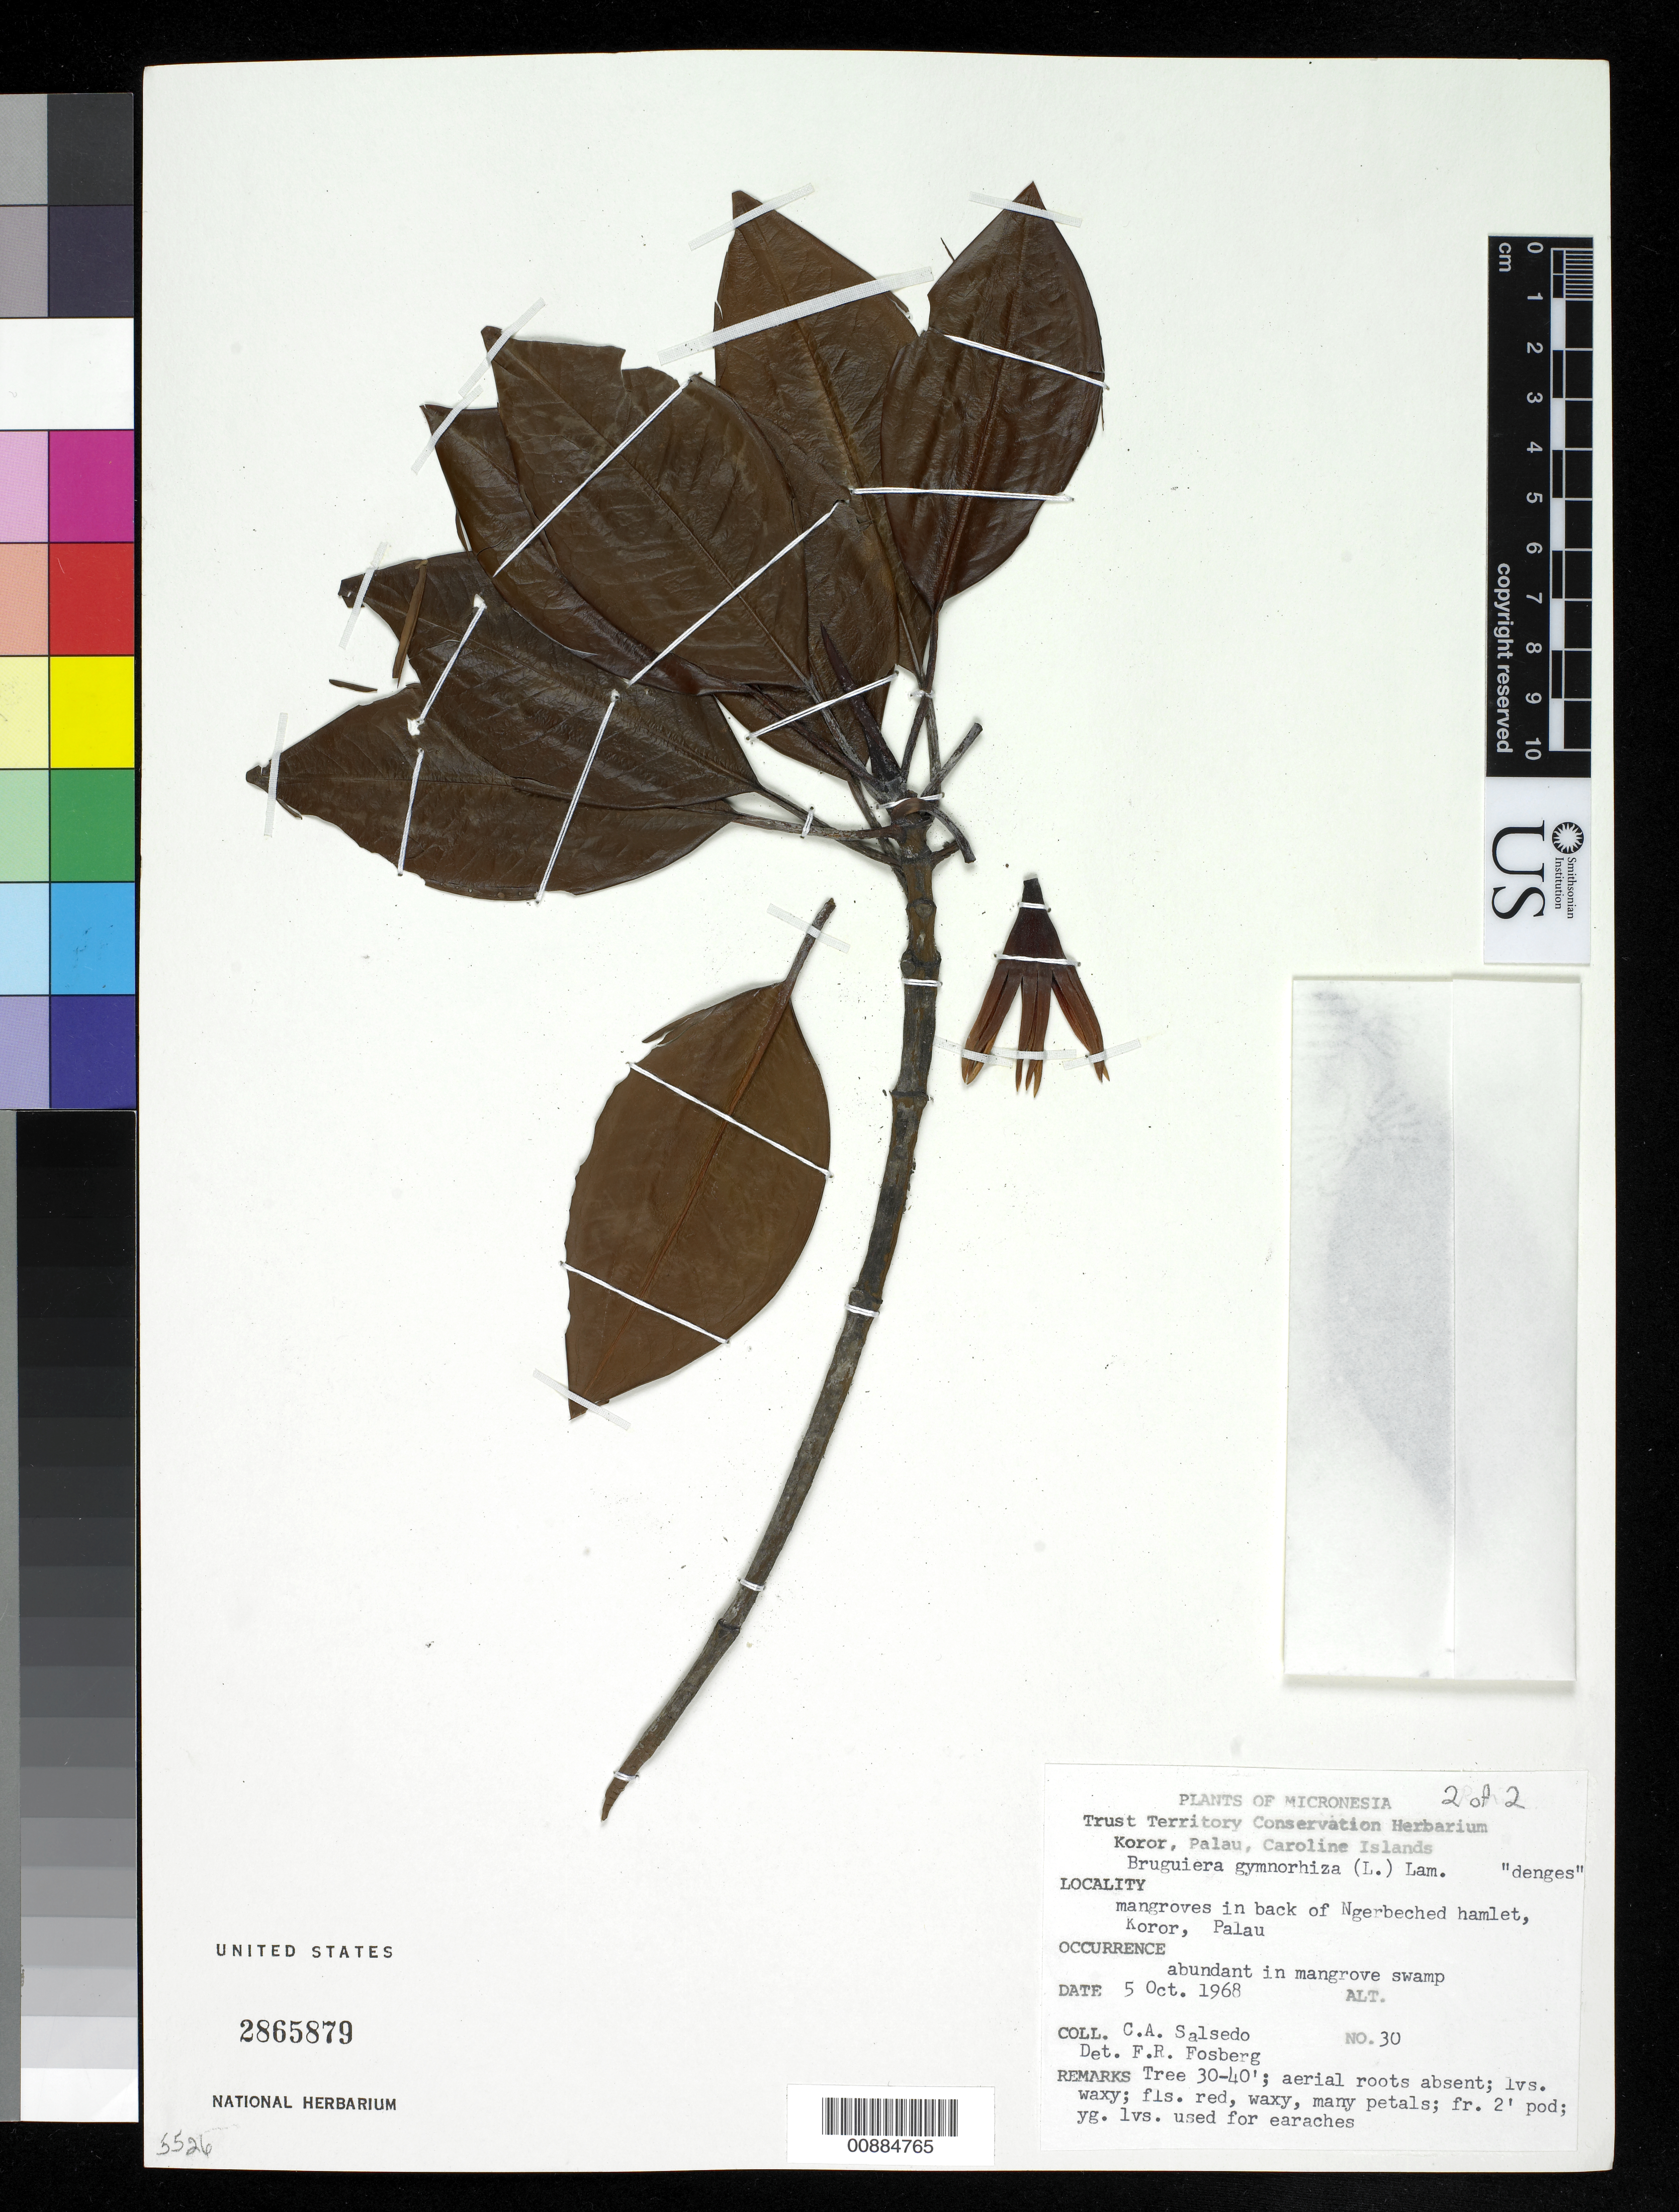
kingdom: Plantae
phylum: Tracheophyta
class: Magnoliopsida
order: Malpighiales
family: Rhizophoraceae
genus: Bruguiera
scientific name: Bruguiera gymnorhiza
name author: (L.) Savigny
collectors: C.A. Salsedo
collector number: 30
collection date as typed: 05 Oct 1968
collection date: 1968-10-05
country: Palau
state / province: Koror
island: Oreor (Koror)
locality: Mangroves in back of Ngerbechd hamlet, Oreor (Koror) I.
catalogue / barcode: US 2865879